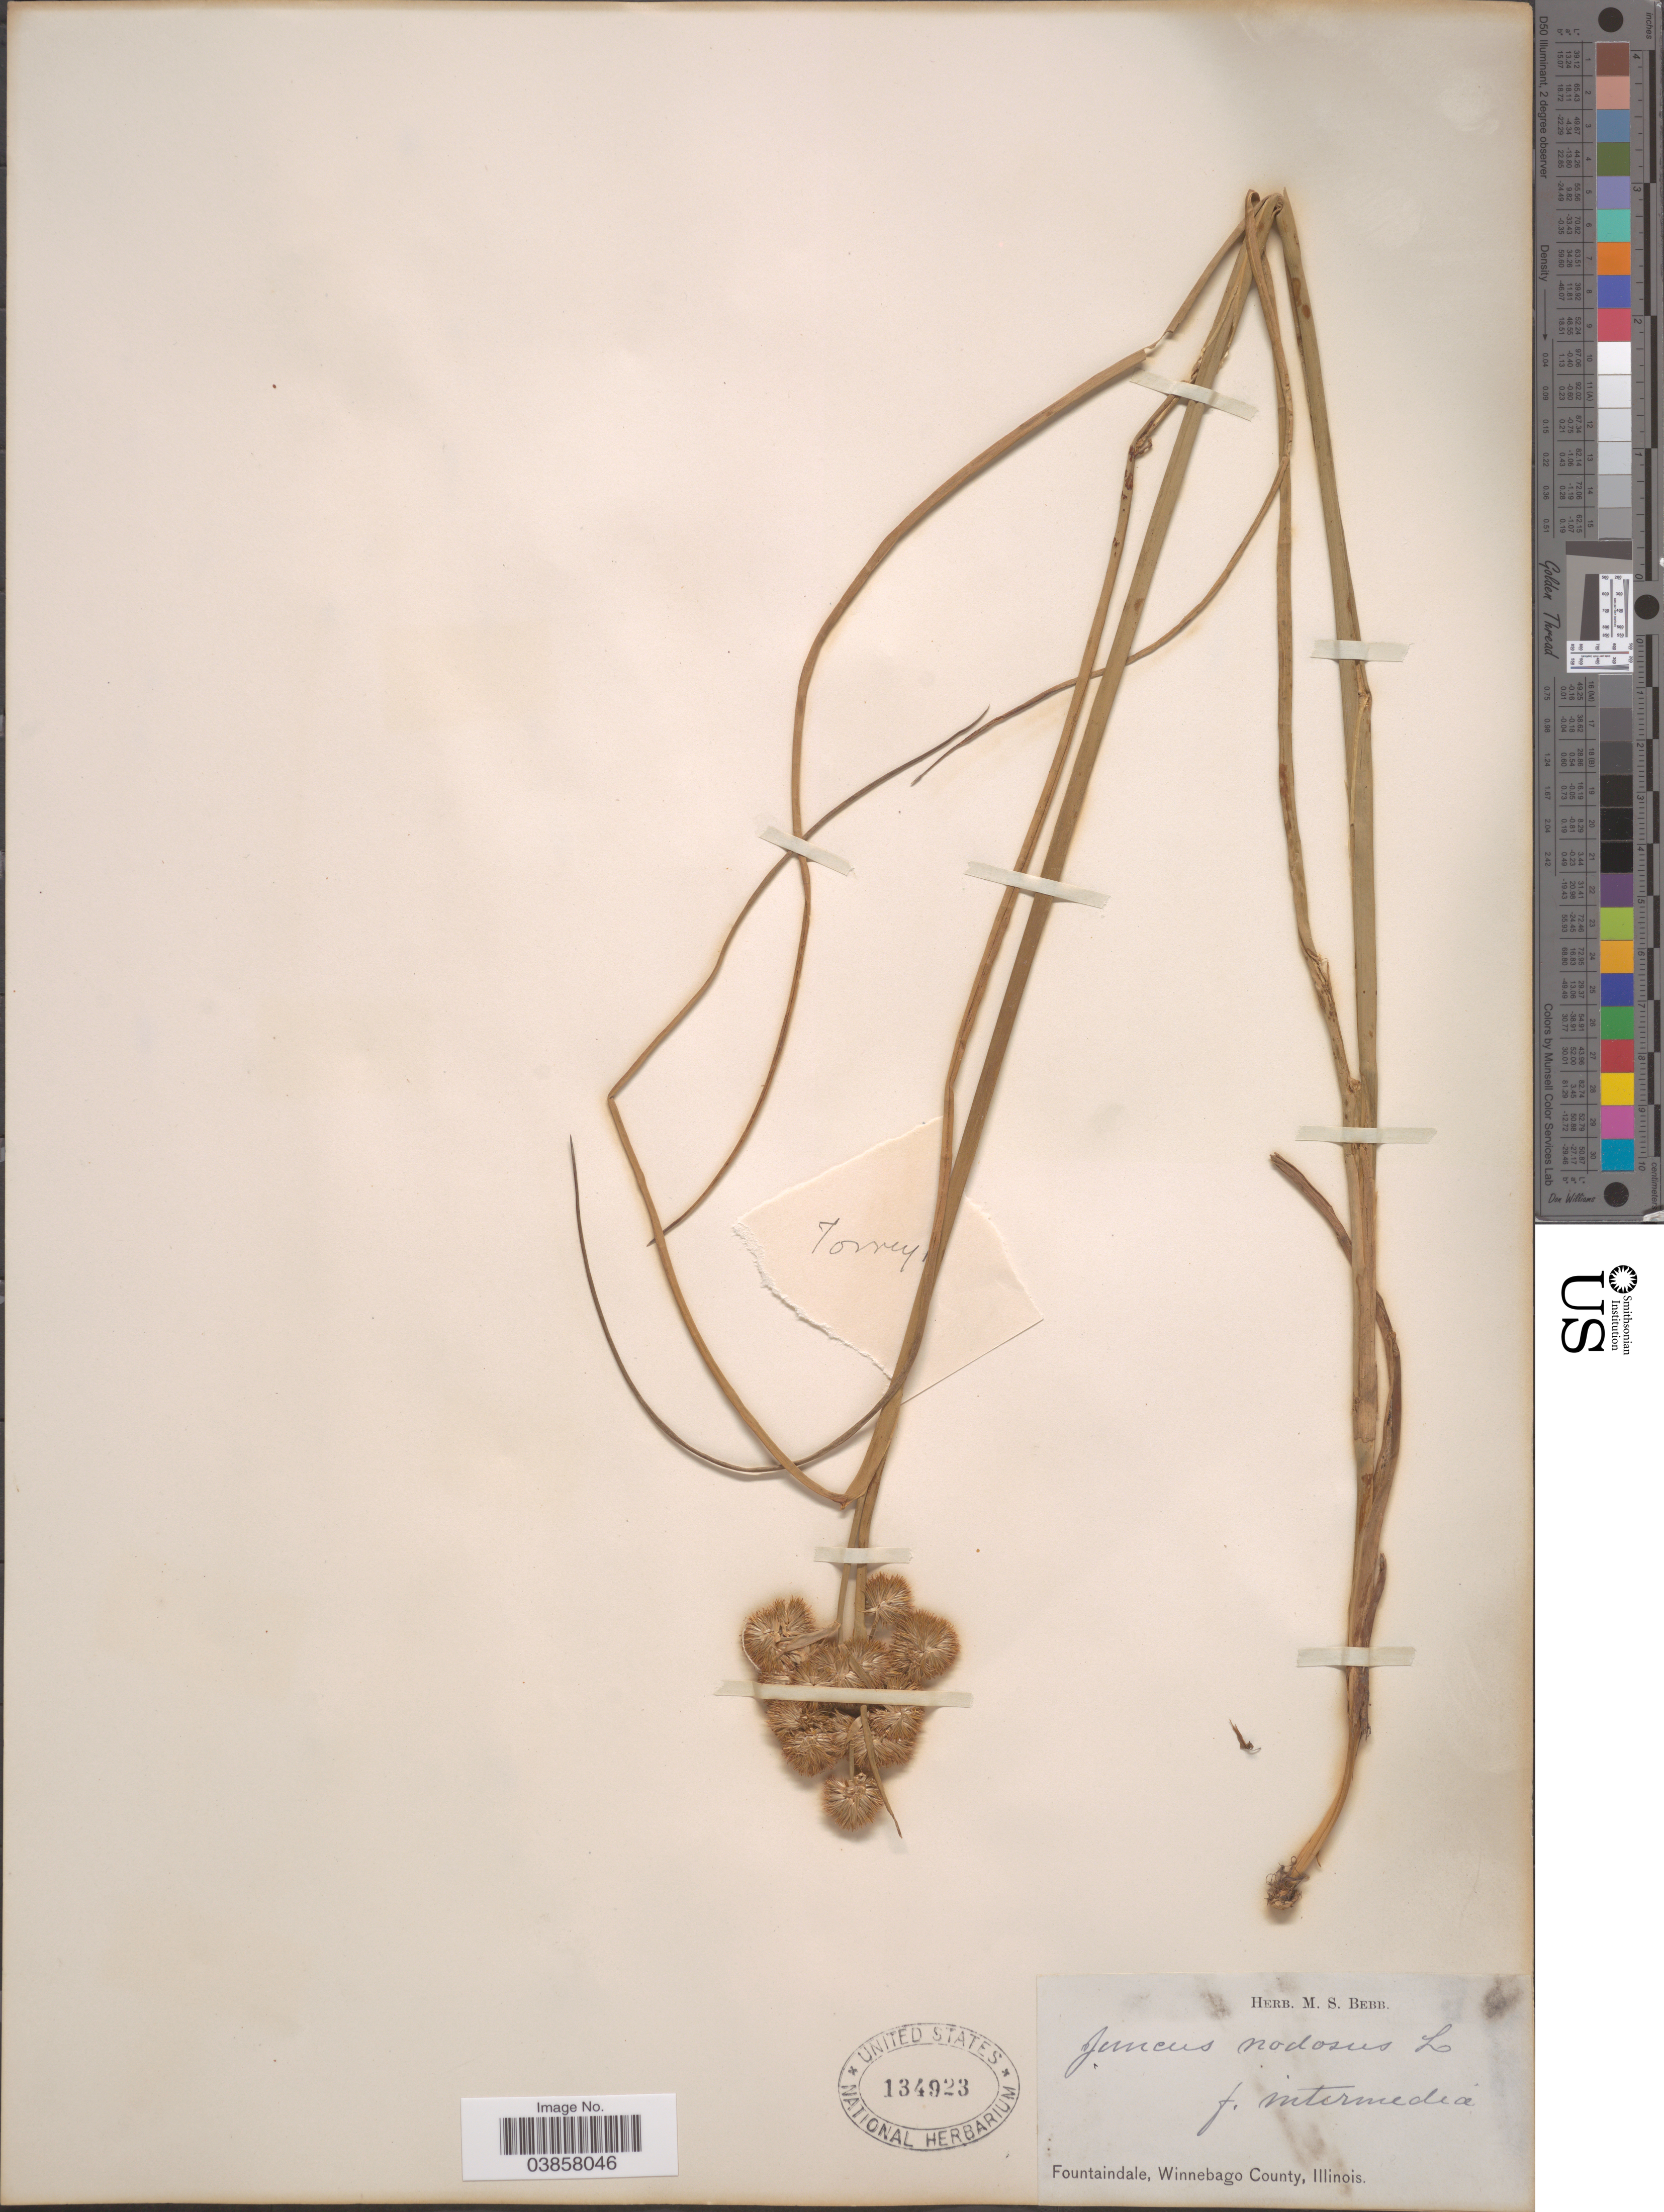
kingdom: Plantae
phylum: Tracheophyta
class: Liliopsida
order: Poales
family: Juncaceae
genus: Juncus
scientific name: Juncus torreyi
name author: Coville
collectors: ex Herb. M. S. Bebb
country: United States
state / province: Illinois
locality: Fountaindale, Winnebago County.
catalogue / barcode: US 134923